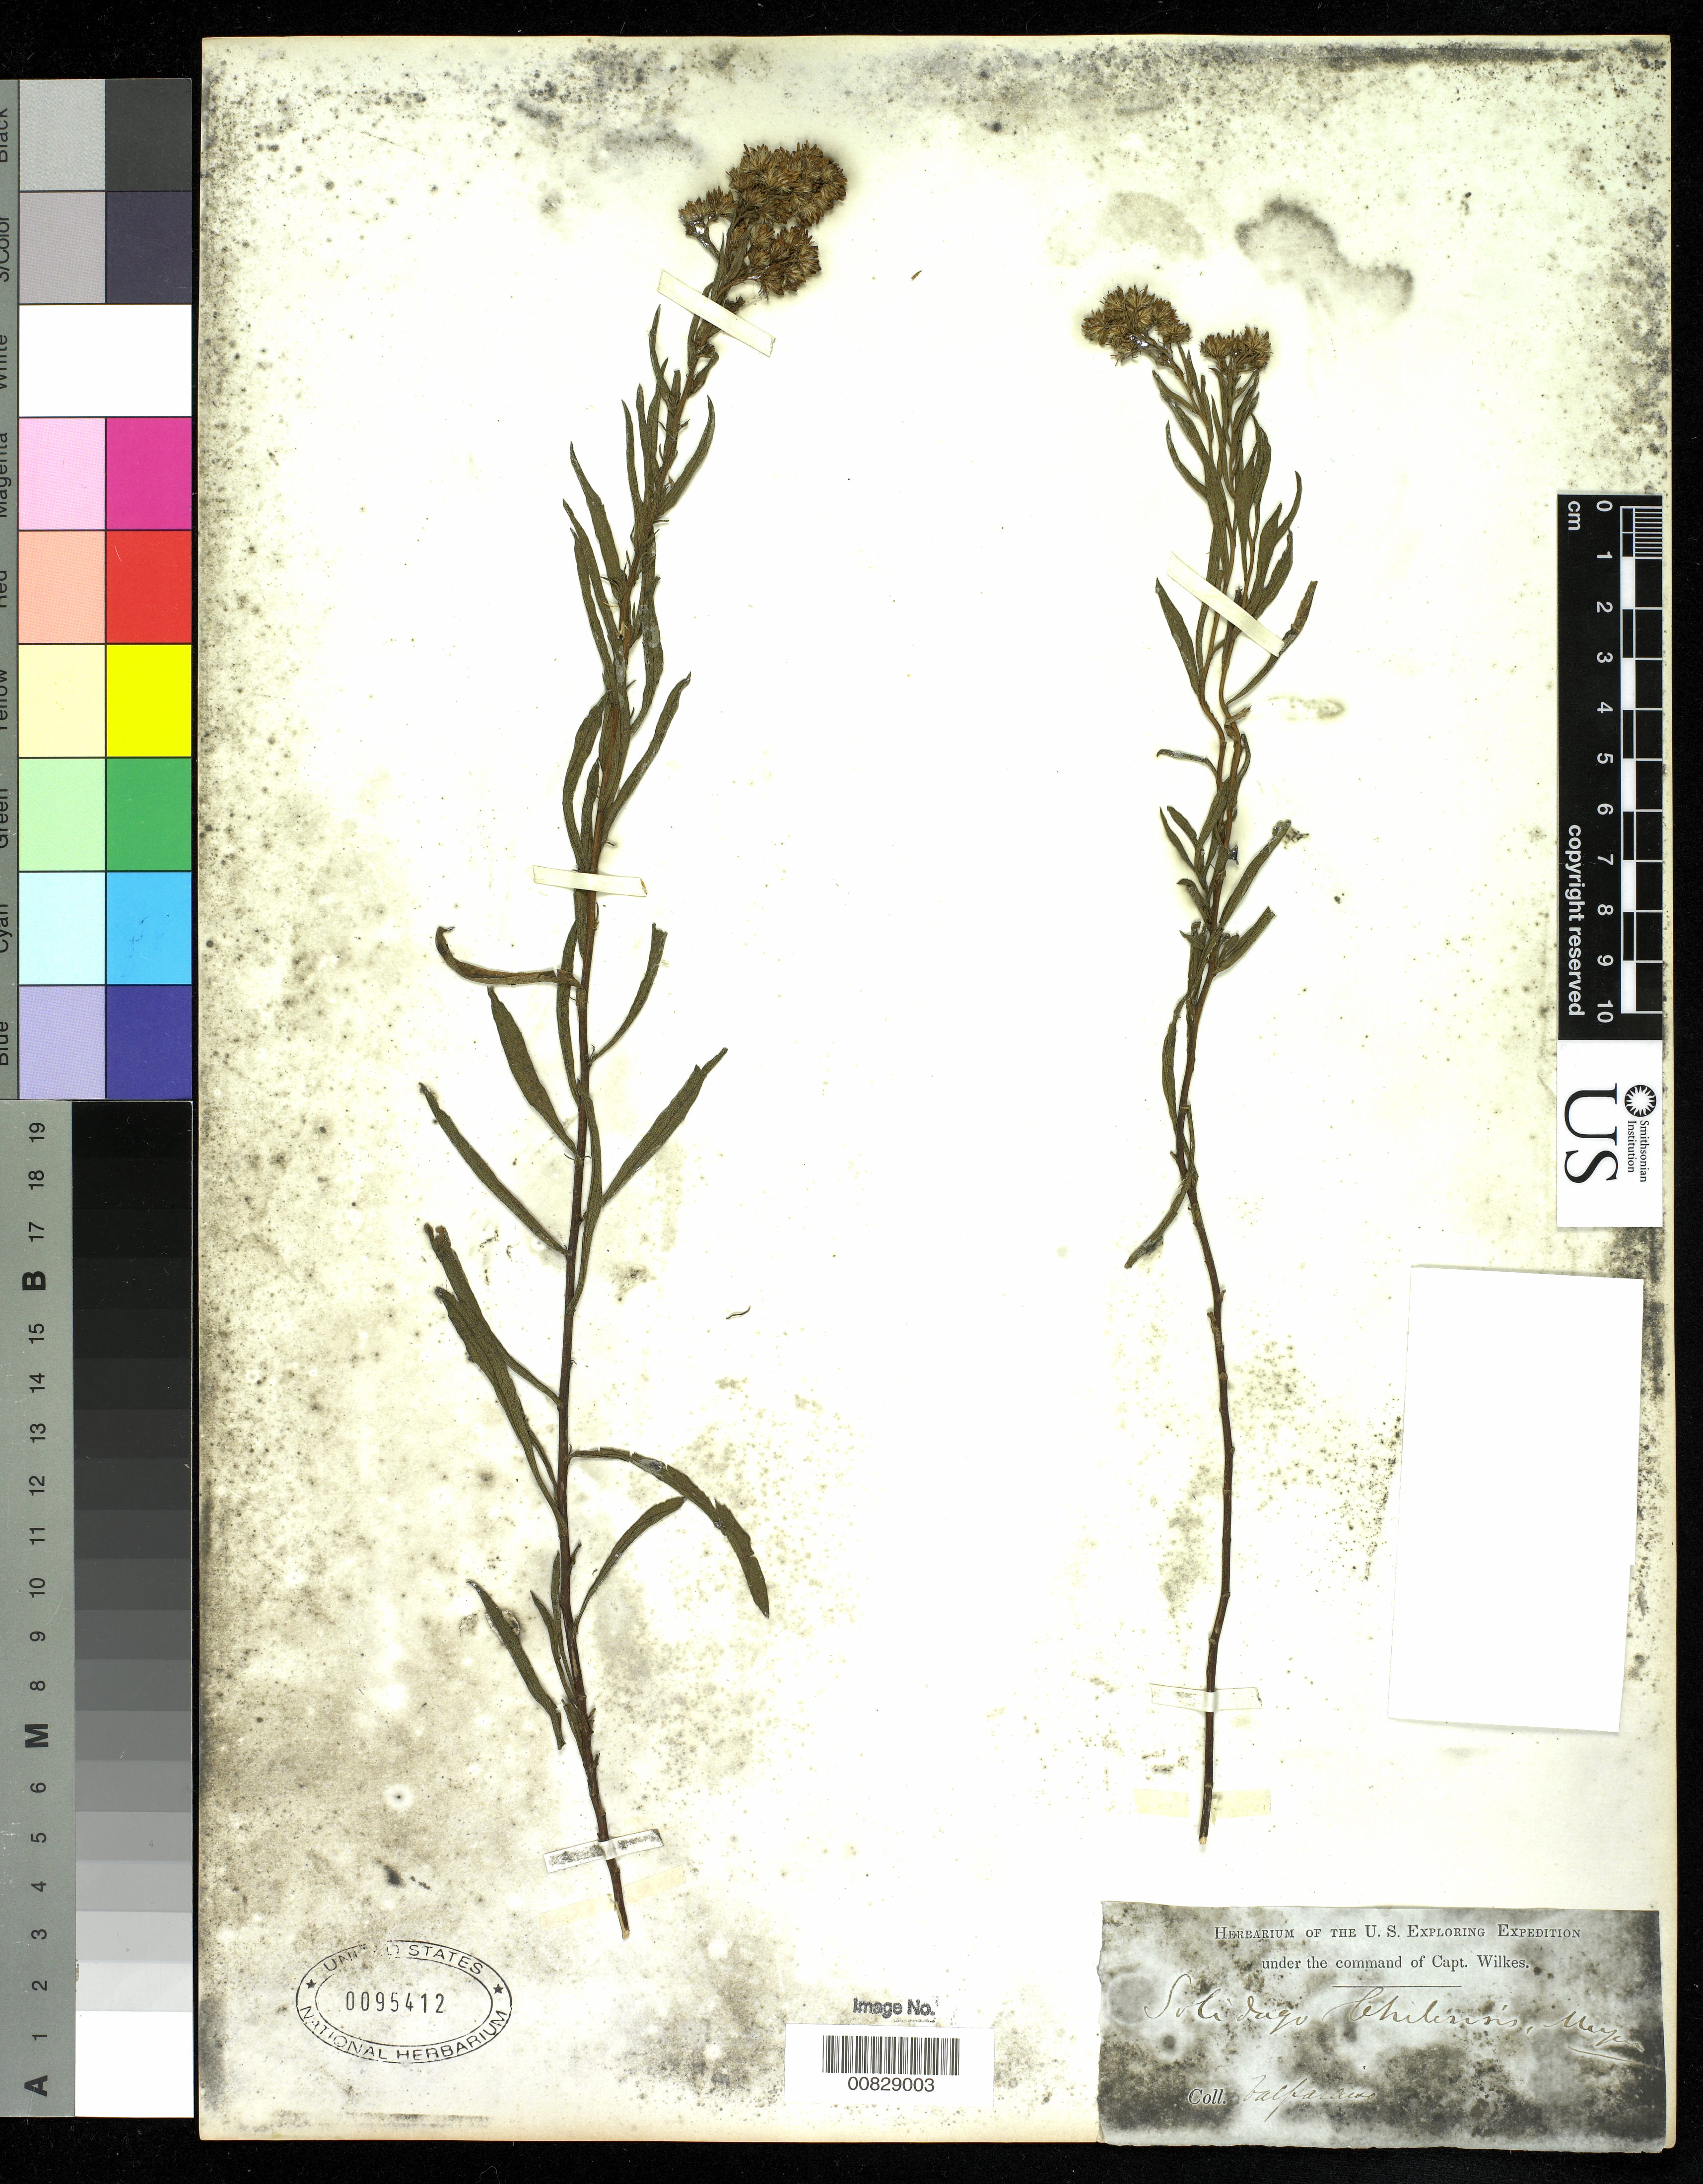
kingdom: Plantae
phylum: Tracheophyta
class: Magnoliopsida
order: Asterales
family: Asteraceae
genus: Solidago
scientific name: Solidago chilensis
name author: Meyen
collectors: Wilkes Explor. Exped.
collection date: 1838/1842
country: Chile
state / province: Valparaíso (V)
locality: Valparaiso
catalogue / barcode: US 95412